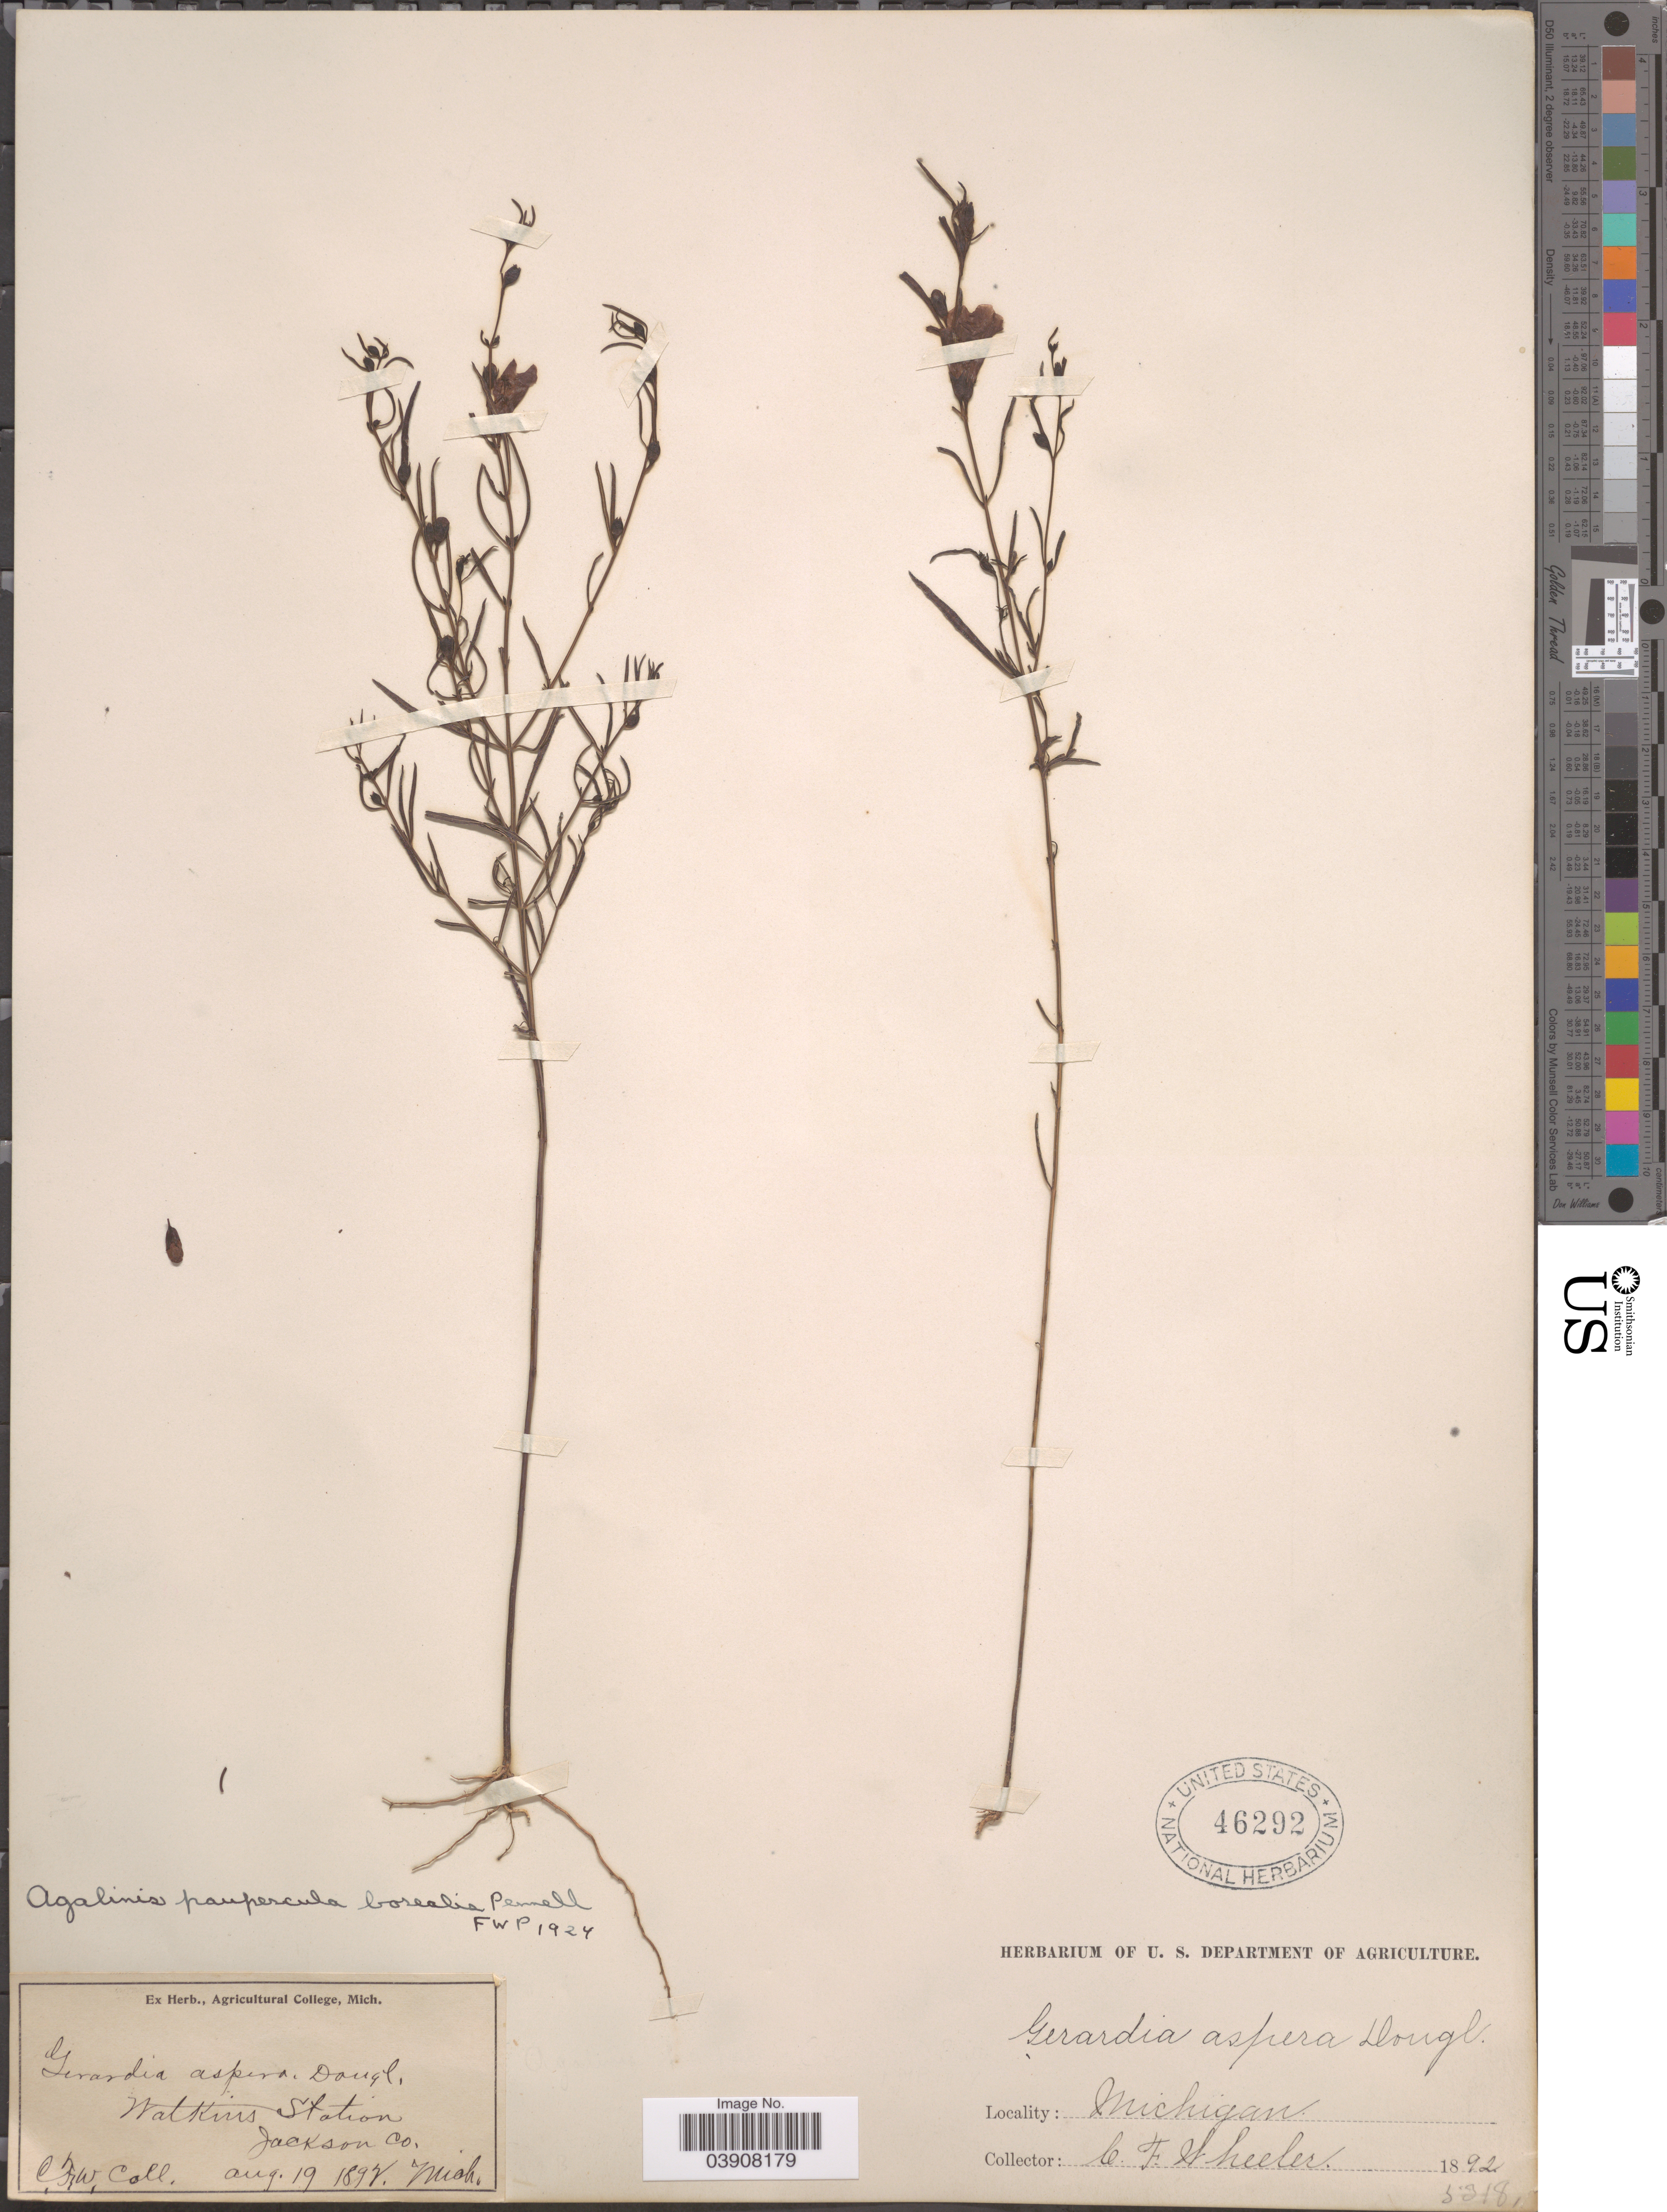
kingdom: Plantae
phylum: Tracheophyta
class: Magnoliopsida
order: Lamiales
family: Orobanchaceae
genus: Agalinis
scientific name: Agalinis paupercula var. borealis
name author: Pennell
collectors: C. Wheeler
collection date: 1892-08-19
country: United States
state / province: Michigan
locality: Watkins Station. Jackson Co.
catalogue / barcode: US 46292